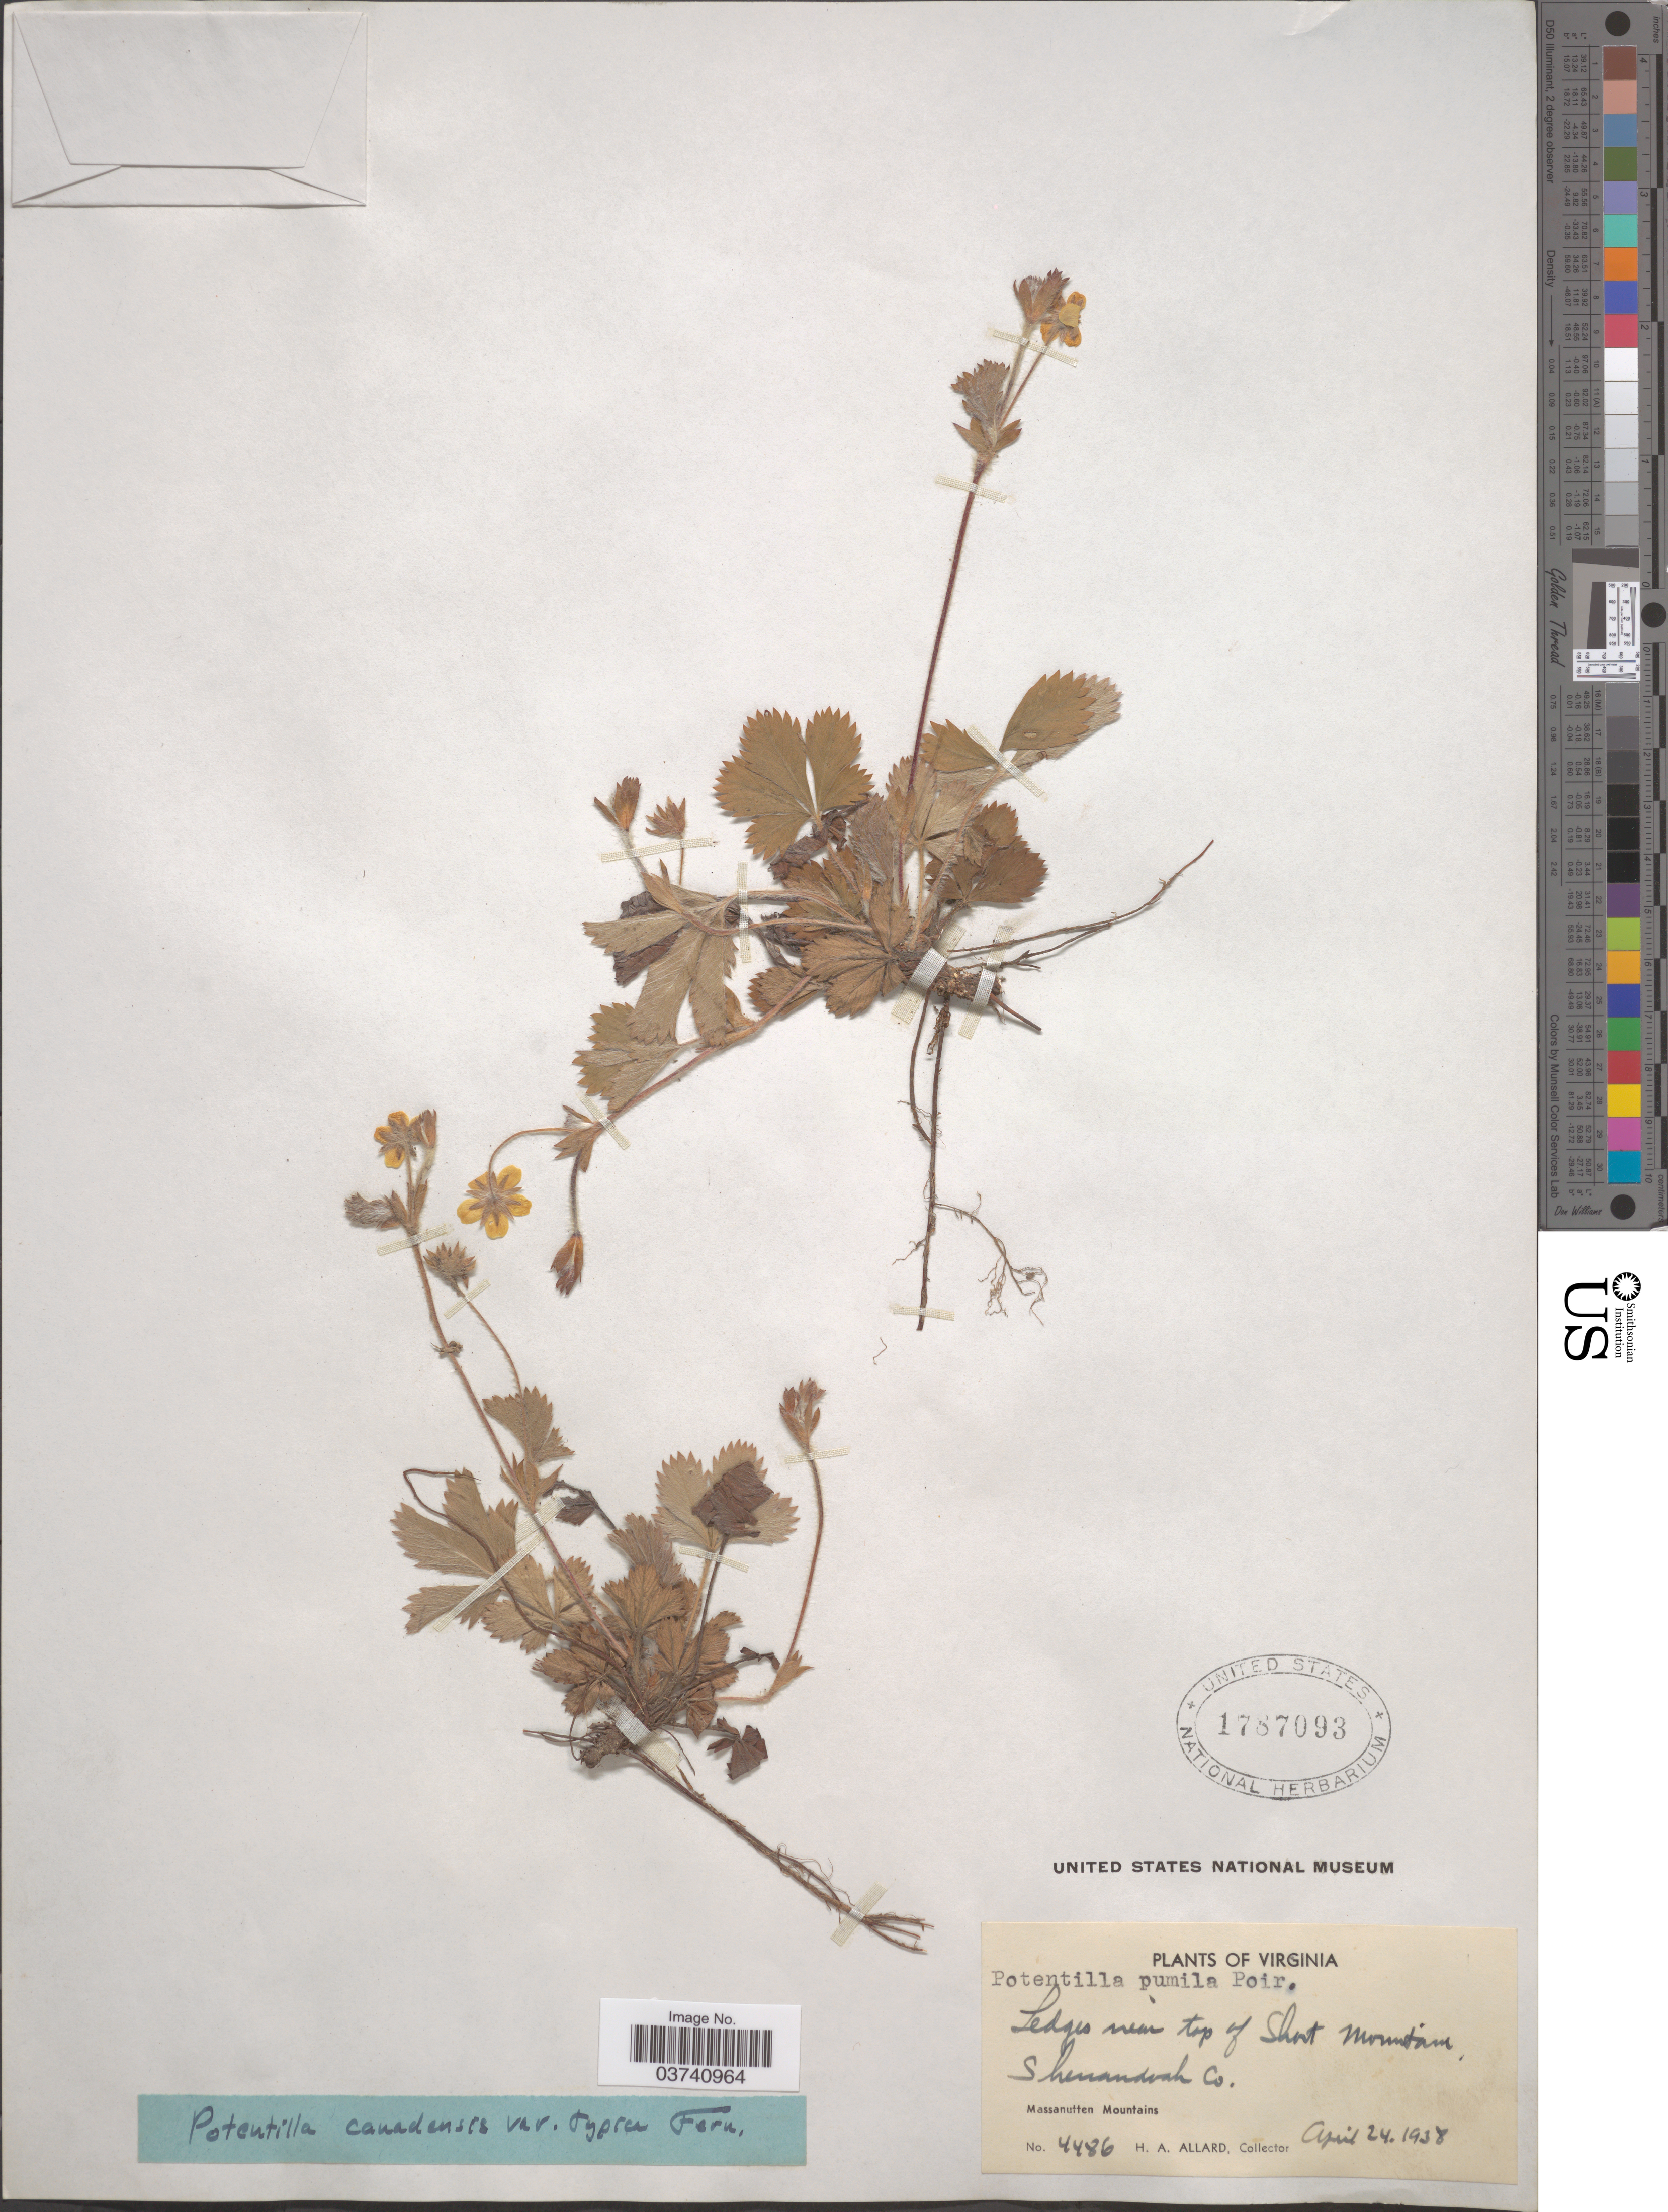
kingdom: Plantae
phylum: Tracheophyta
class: Magnoliopsida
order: Rosales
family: Rosaceae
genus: Potentilla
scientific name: Potentilla canadensis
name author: L.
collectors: H. A. Allard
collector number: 4486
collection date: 1938-04-24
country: United States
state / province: Virginia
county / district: Shenandoah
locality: Ledges near top of Short Mountain. Shenandoah Co. Massanutten Mountains.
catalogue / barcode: US 1787093